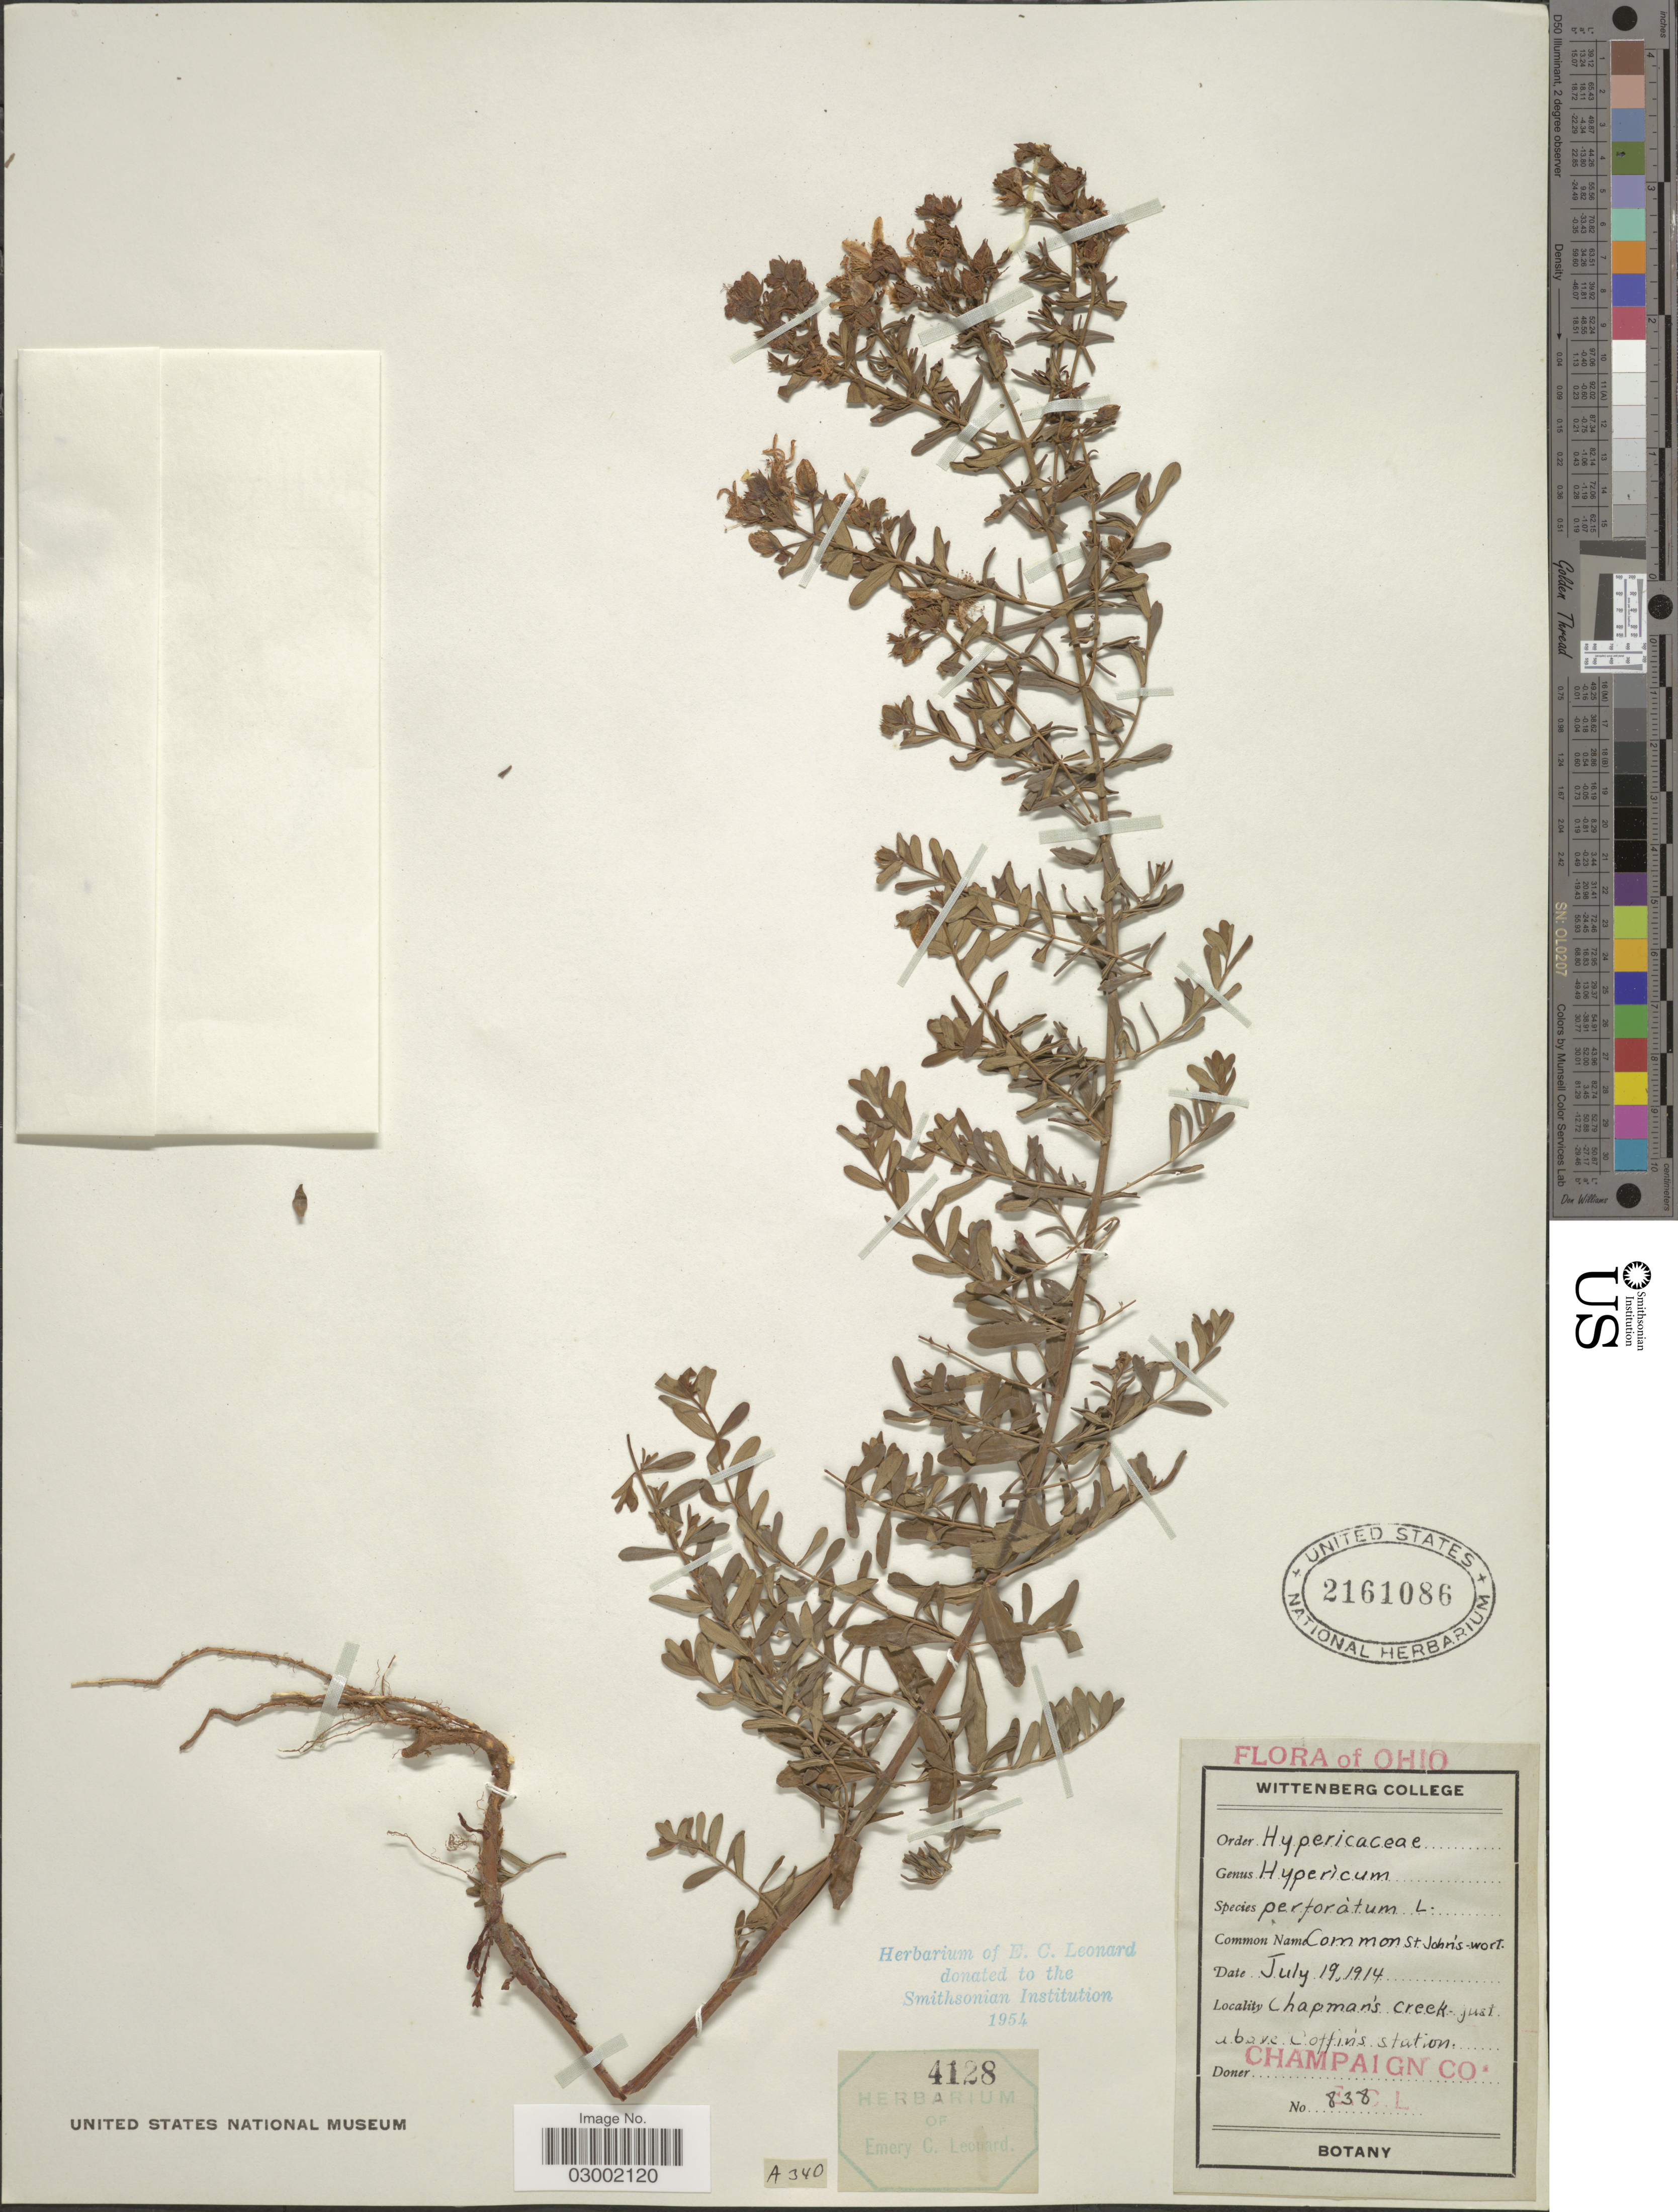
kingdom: Plantae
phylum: Tracheophyta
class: Magnoliopsida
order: Malpighiales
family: Hypericaceae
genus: Hypericum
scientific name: Hypericum perforatum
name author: L.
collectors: E. C. Leonard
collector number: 838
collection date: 1914-07-19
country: United States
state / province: Ohio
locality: Chapman's Creek, just above Coffin's station.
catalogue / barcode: US 2161086